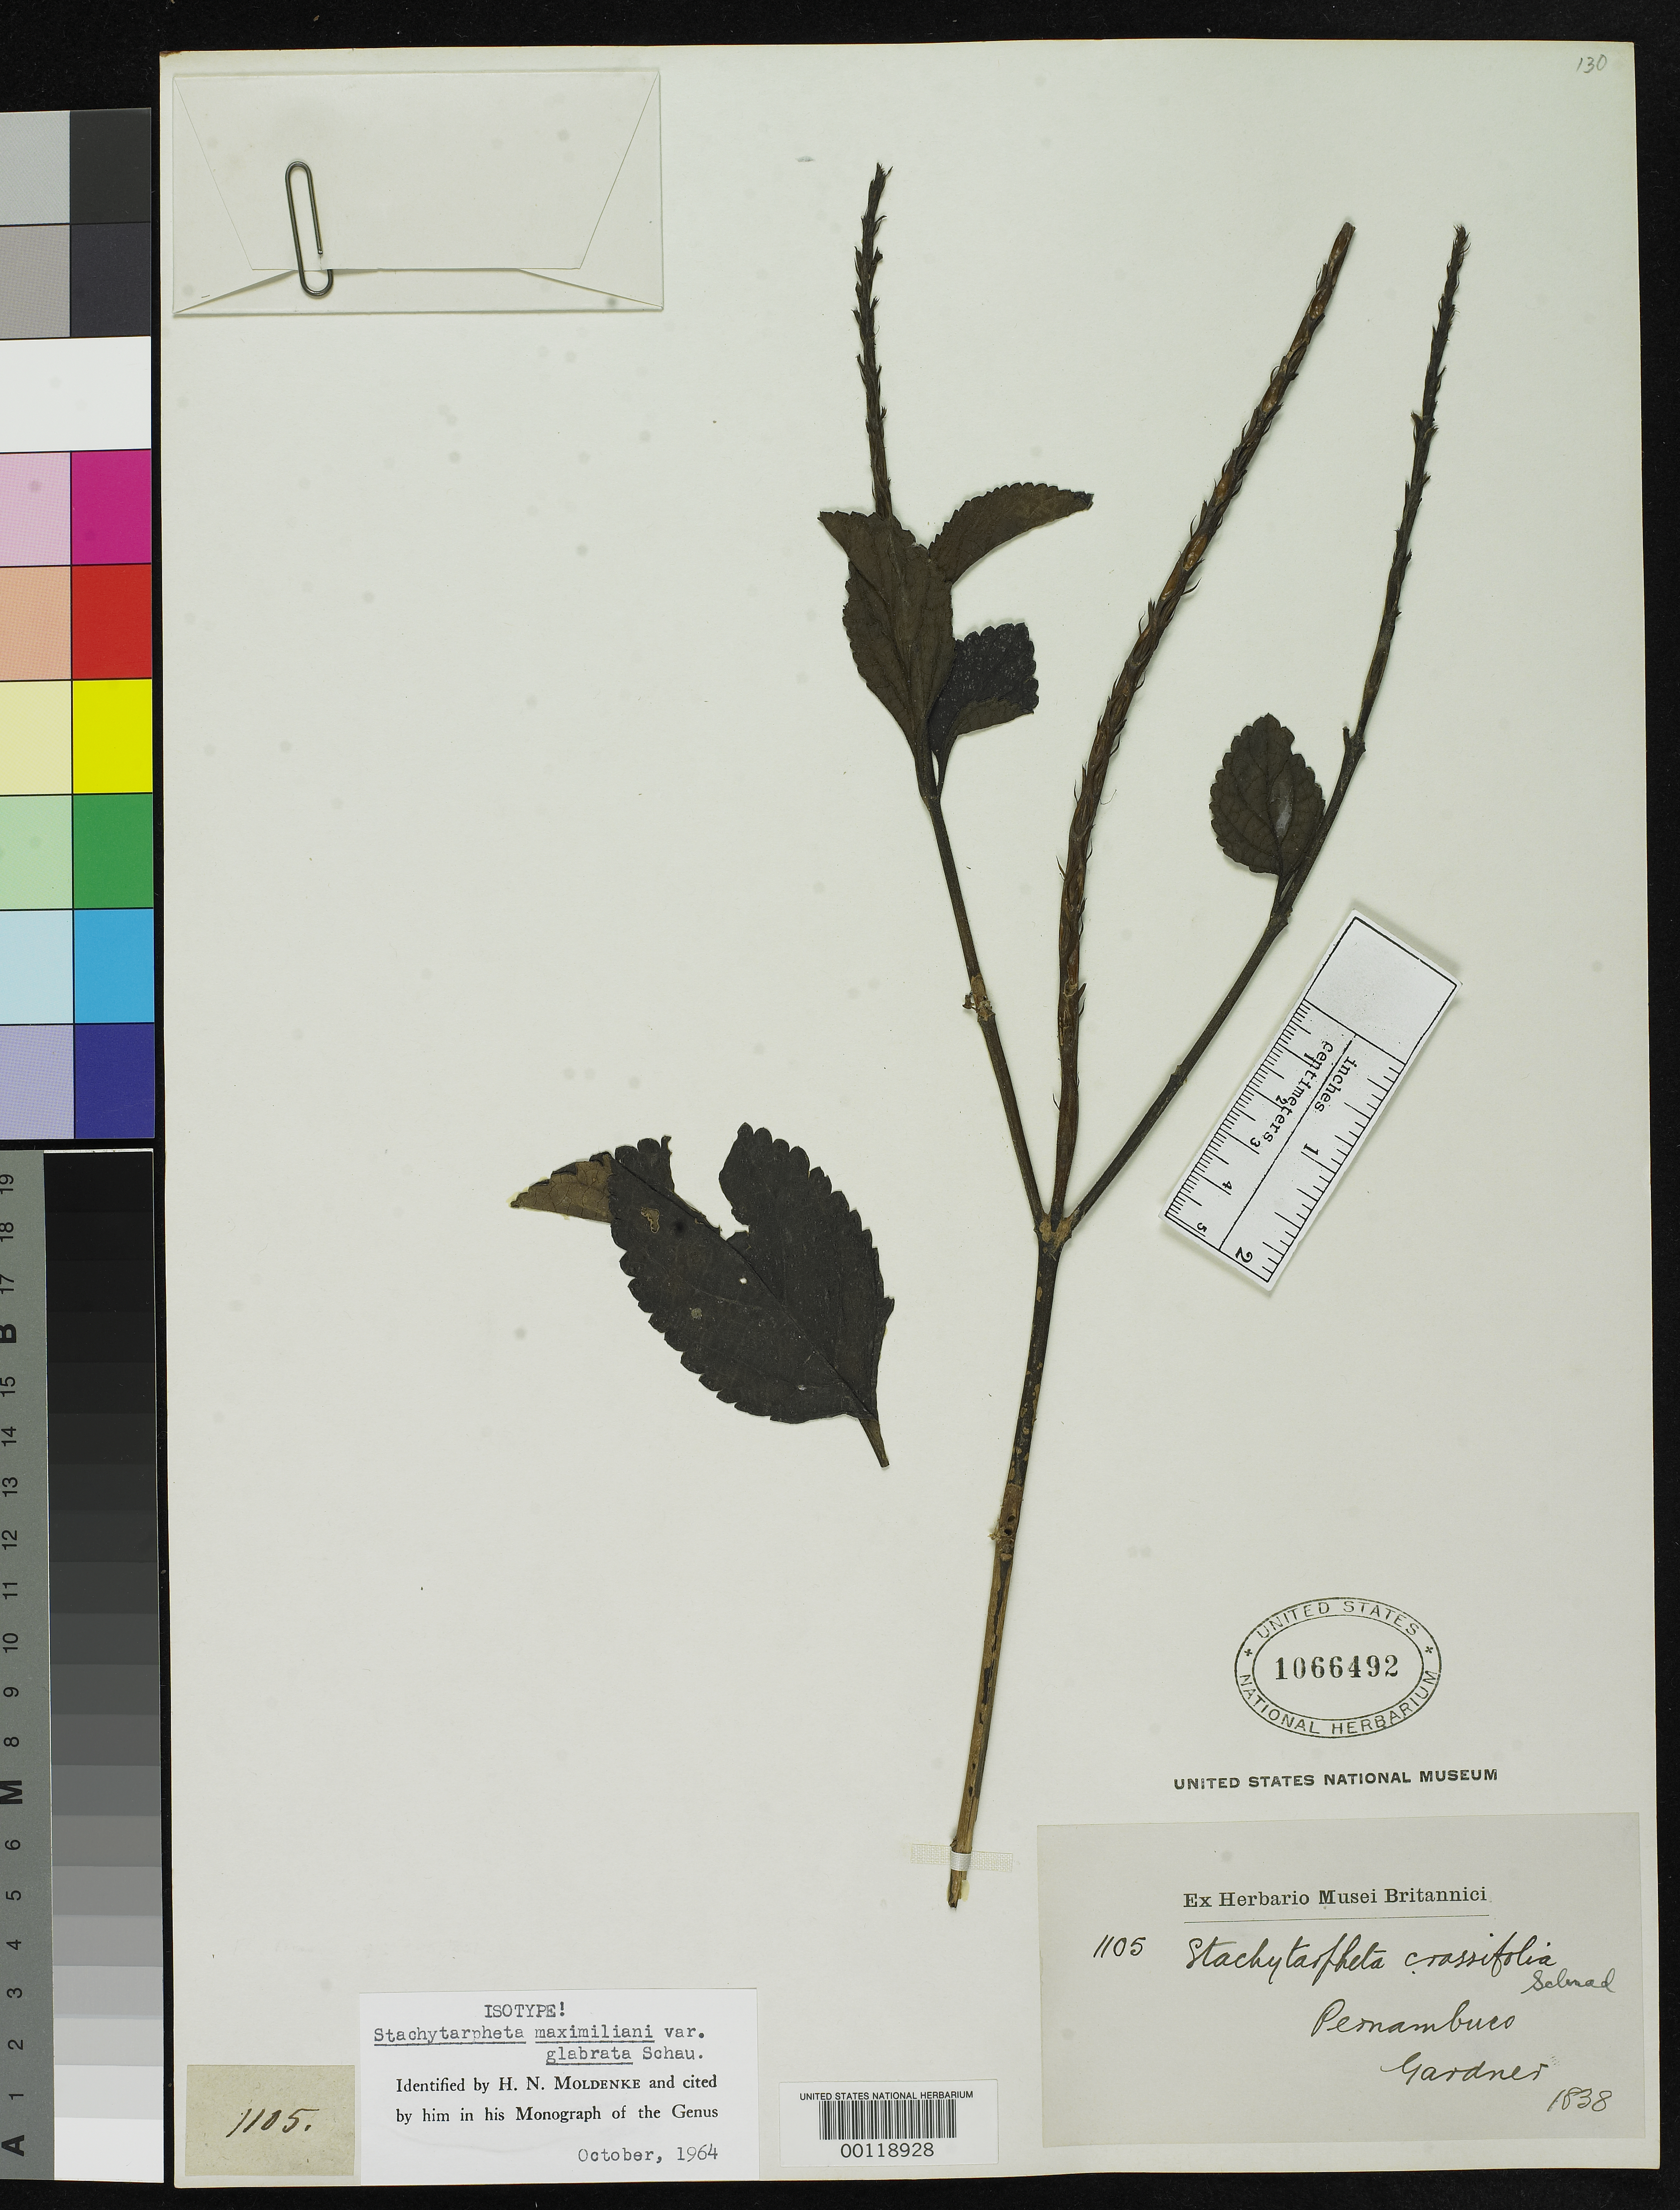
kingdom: Plantae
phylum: Tracheophyta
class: Magnoliopsida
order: Lamiales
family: Verbenaceae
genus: Stachytarpheta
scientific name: Stachytarpheta maximiliani var. glabrata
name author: Schauer in Mart.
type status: Isotype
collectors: G. Gardner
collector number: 1105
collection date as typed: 1838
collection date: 1838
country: Brazil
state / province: Pernambuco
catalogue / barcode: US 1066492